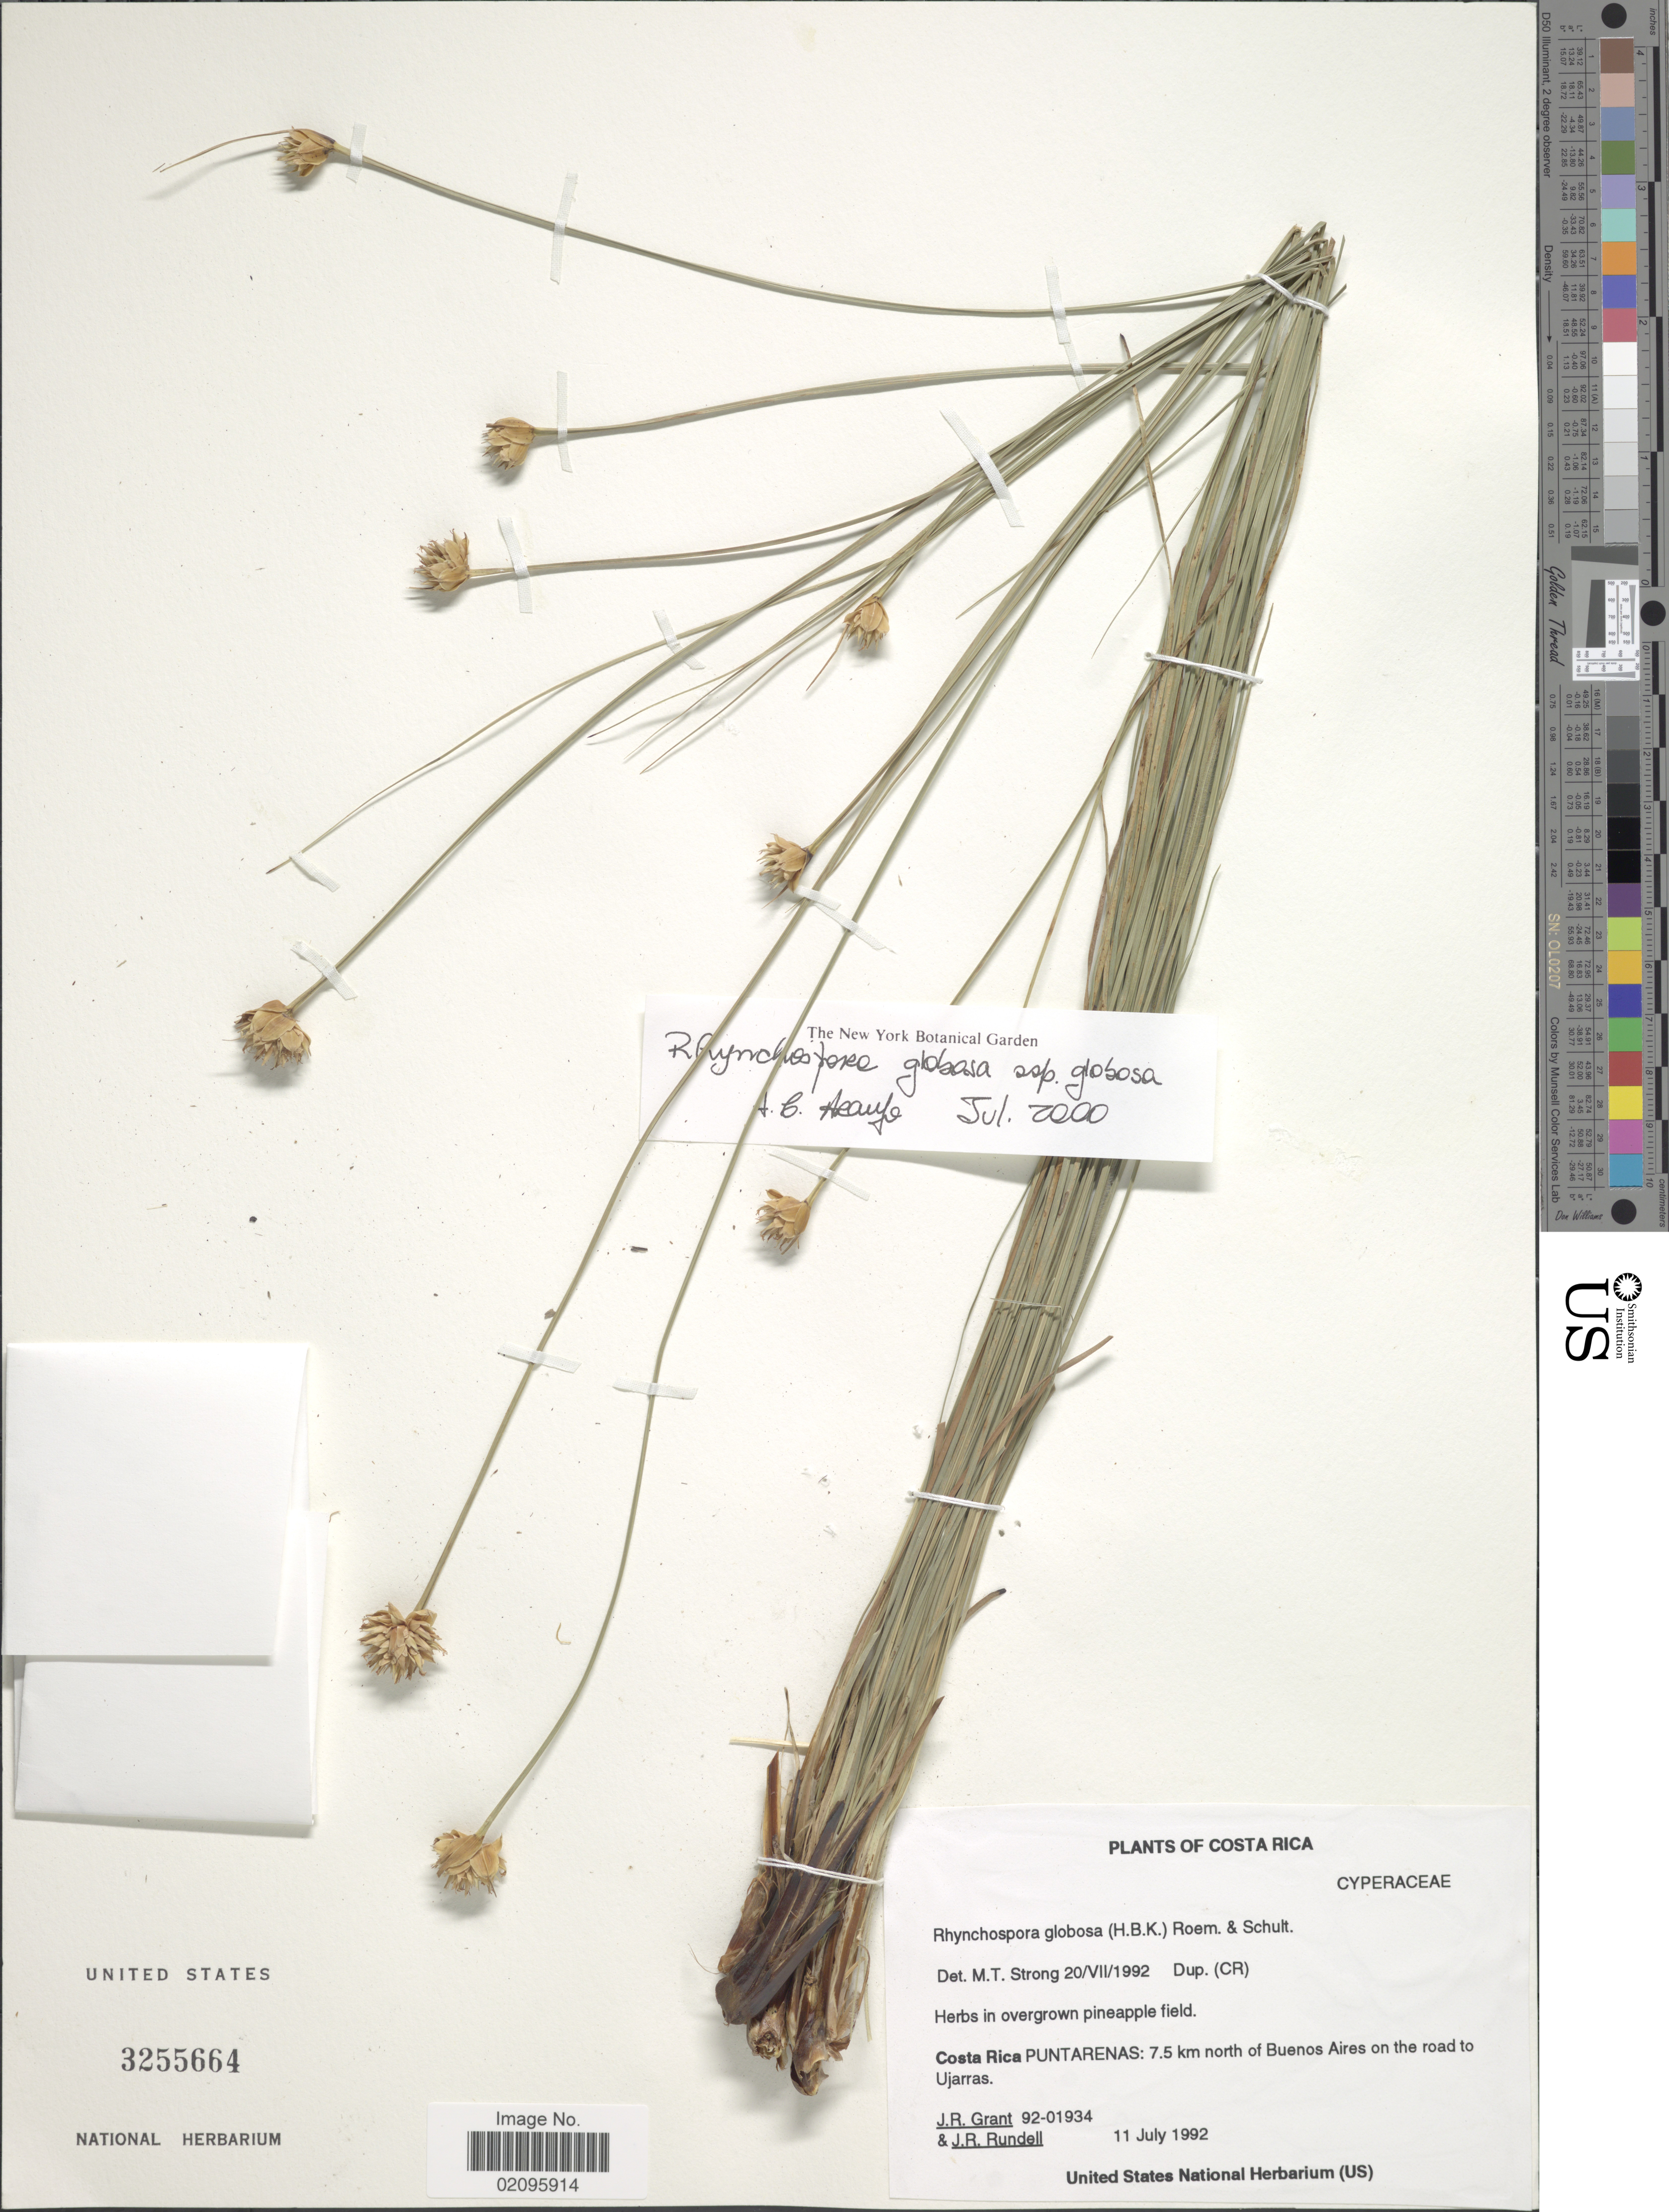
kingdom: Plantae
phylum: Tracheophyta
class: Liliopsida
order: Poales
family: Cyperaceae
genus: Rhynchospora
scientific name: Rhynchospora globosa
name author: (Kunth) Roem. & Schult.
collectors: J. Grant & J. R. Rundell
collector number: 92-01934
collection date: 1992-07-11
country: Costa Rica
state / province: Puntarenas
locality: In overgrown pineapple field, 7.5 km north of Buenos Aires on the road to Ujarras.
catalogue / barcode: US 3255664